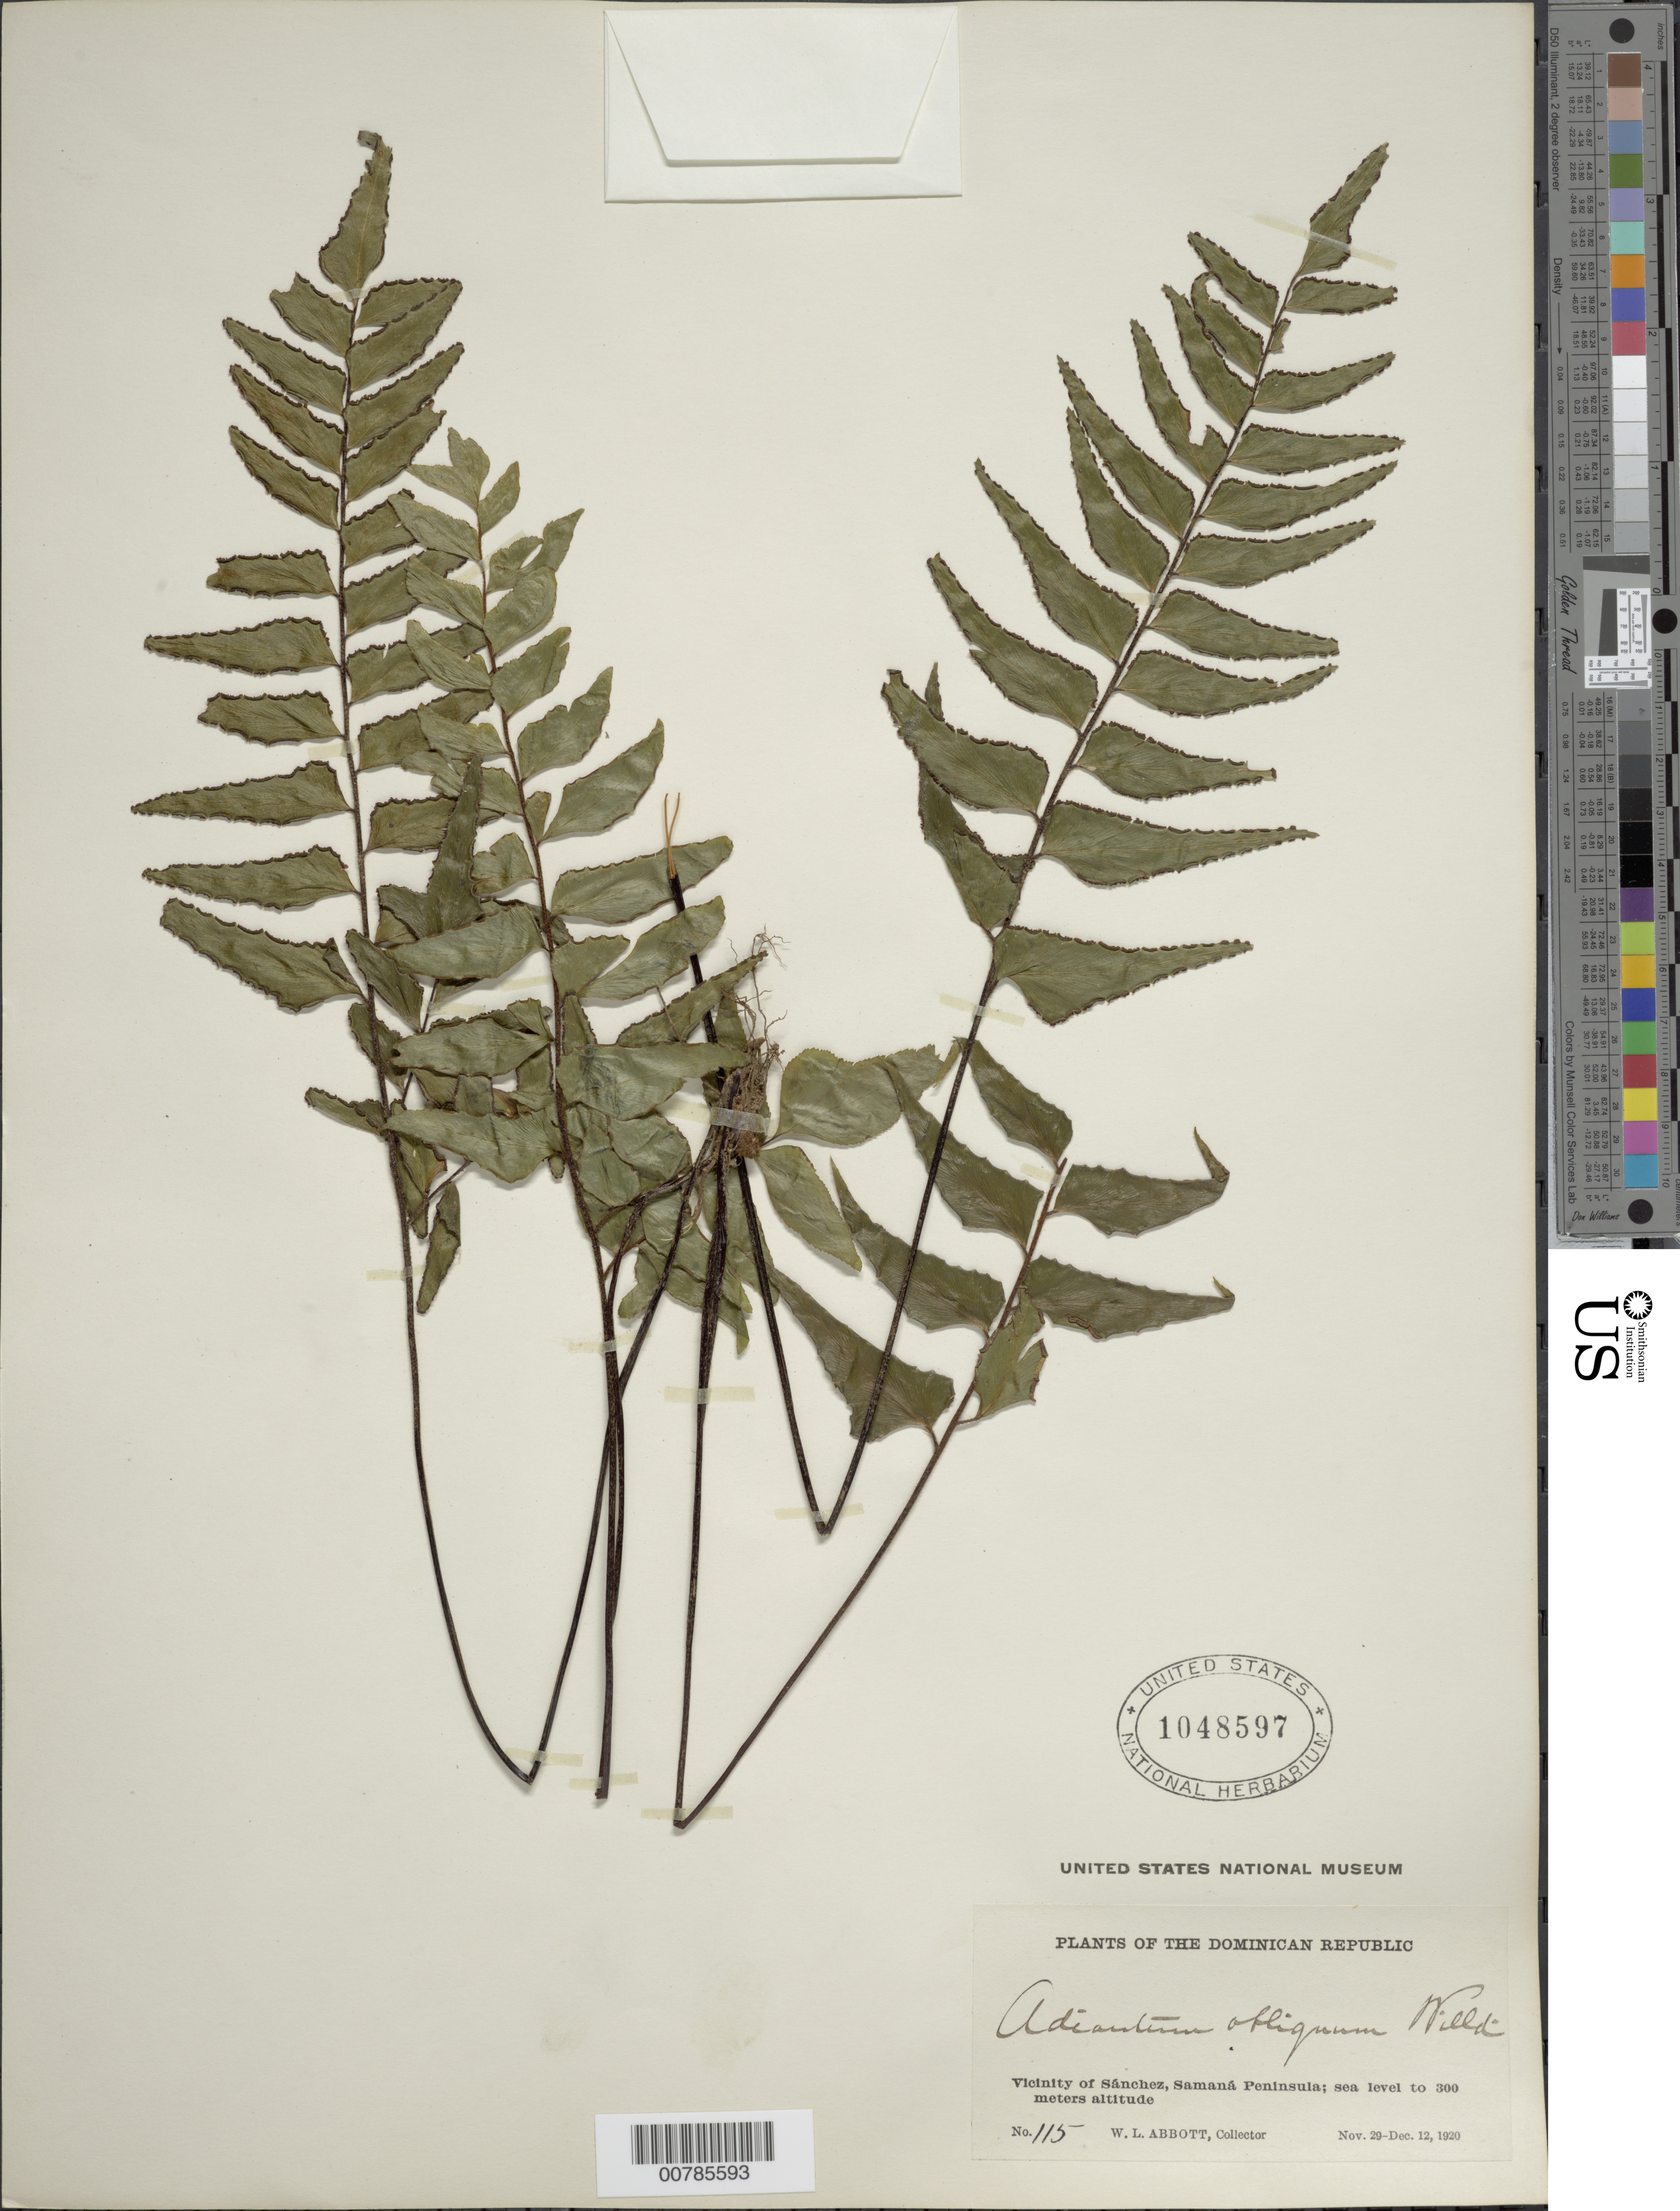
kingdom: Plantae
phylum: Tracheophyta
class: Polypodiopsida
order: Polypodiales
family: Pteridaceae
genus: Adiantum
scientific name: Adiantum obliquum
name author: Willd.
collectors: W. L. Abbott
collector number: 115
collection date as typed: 19 Nov 1920 to 12 Nov 1920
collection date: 1920-11-12/1920-11-19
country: Dominican Republic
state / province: Samana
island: Hispaniola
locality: Sánchez, vicinity; Samaná Peninsula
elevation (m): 0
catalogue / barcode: US 1048597